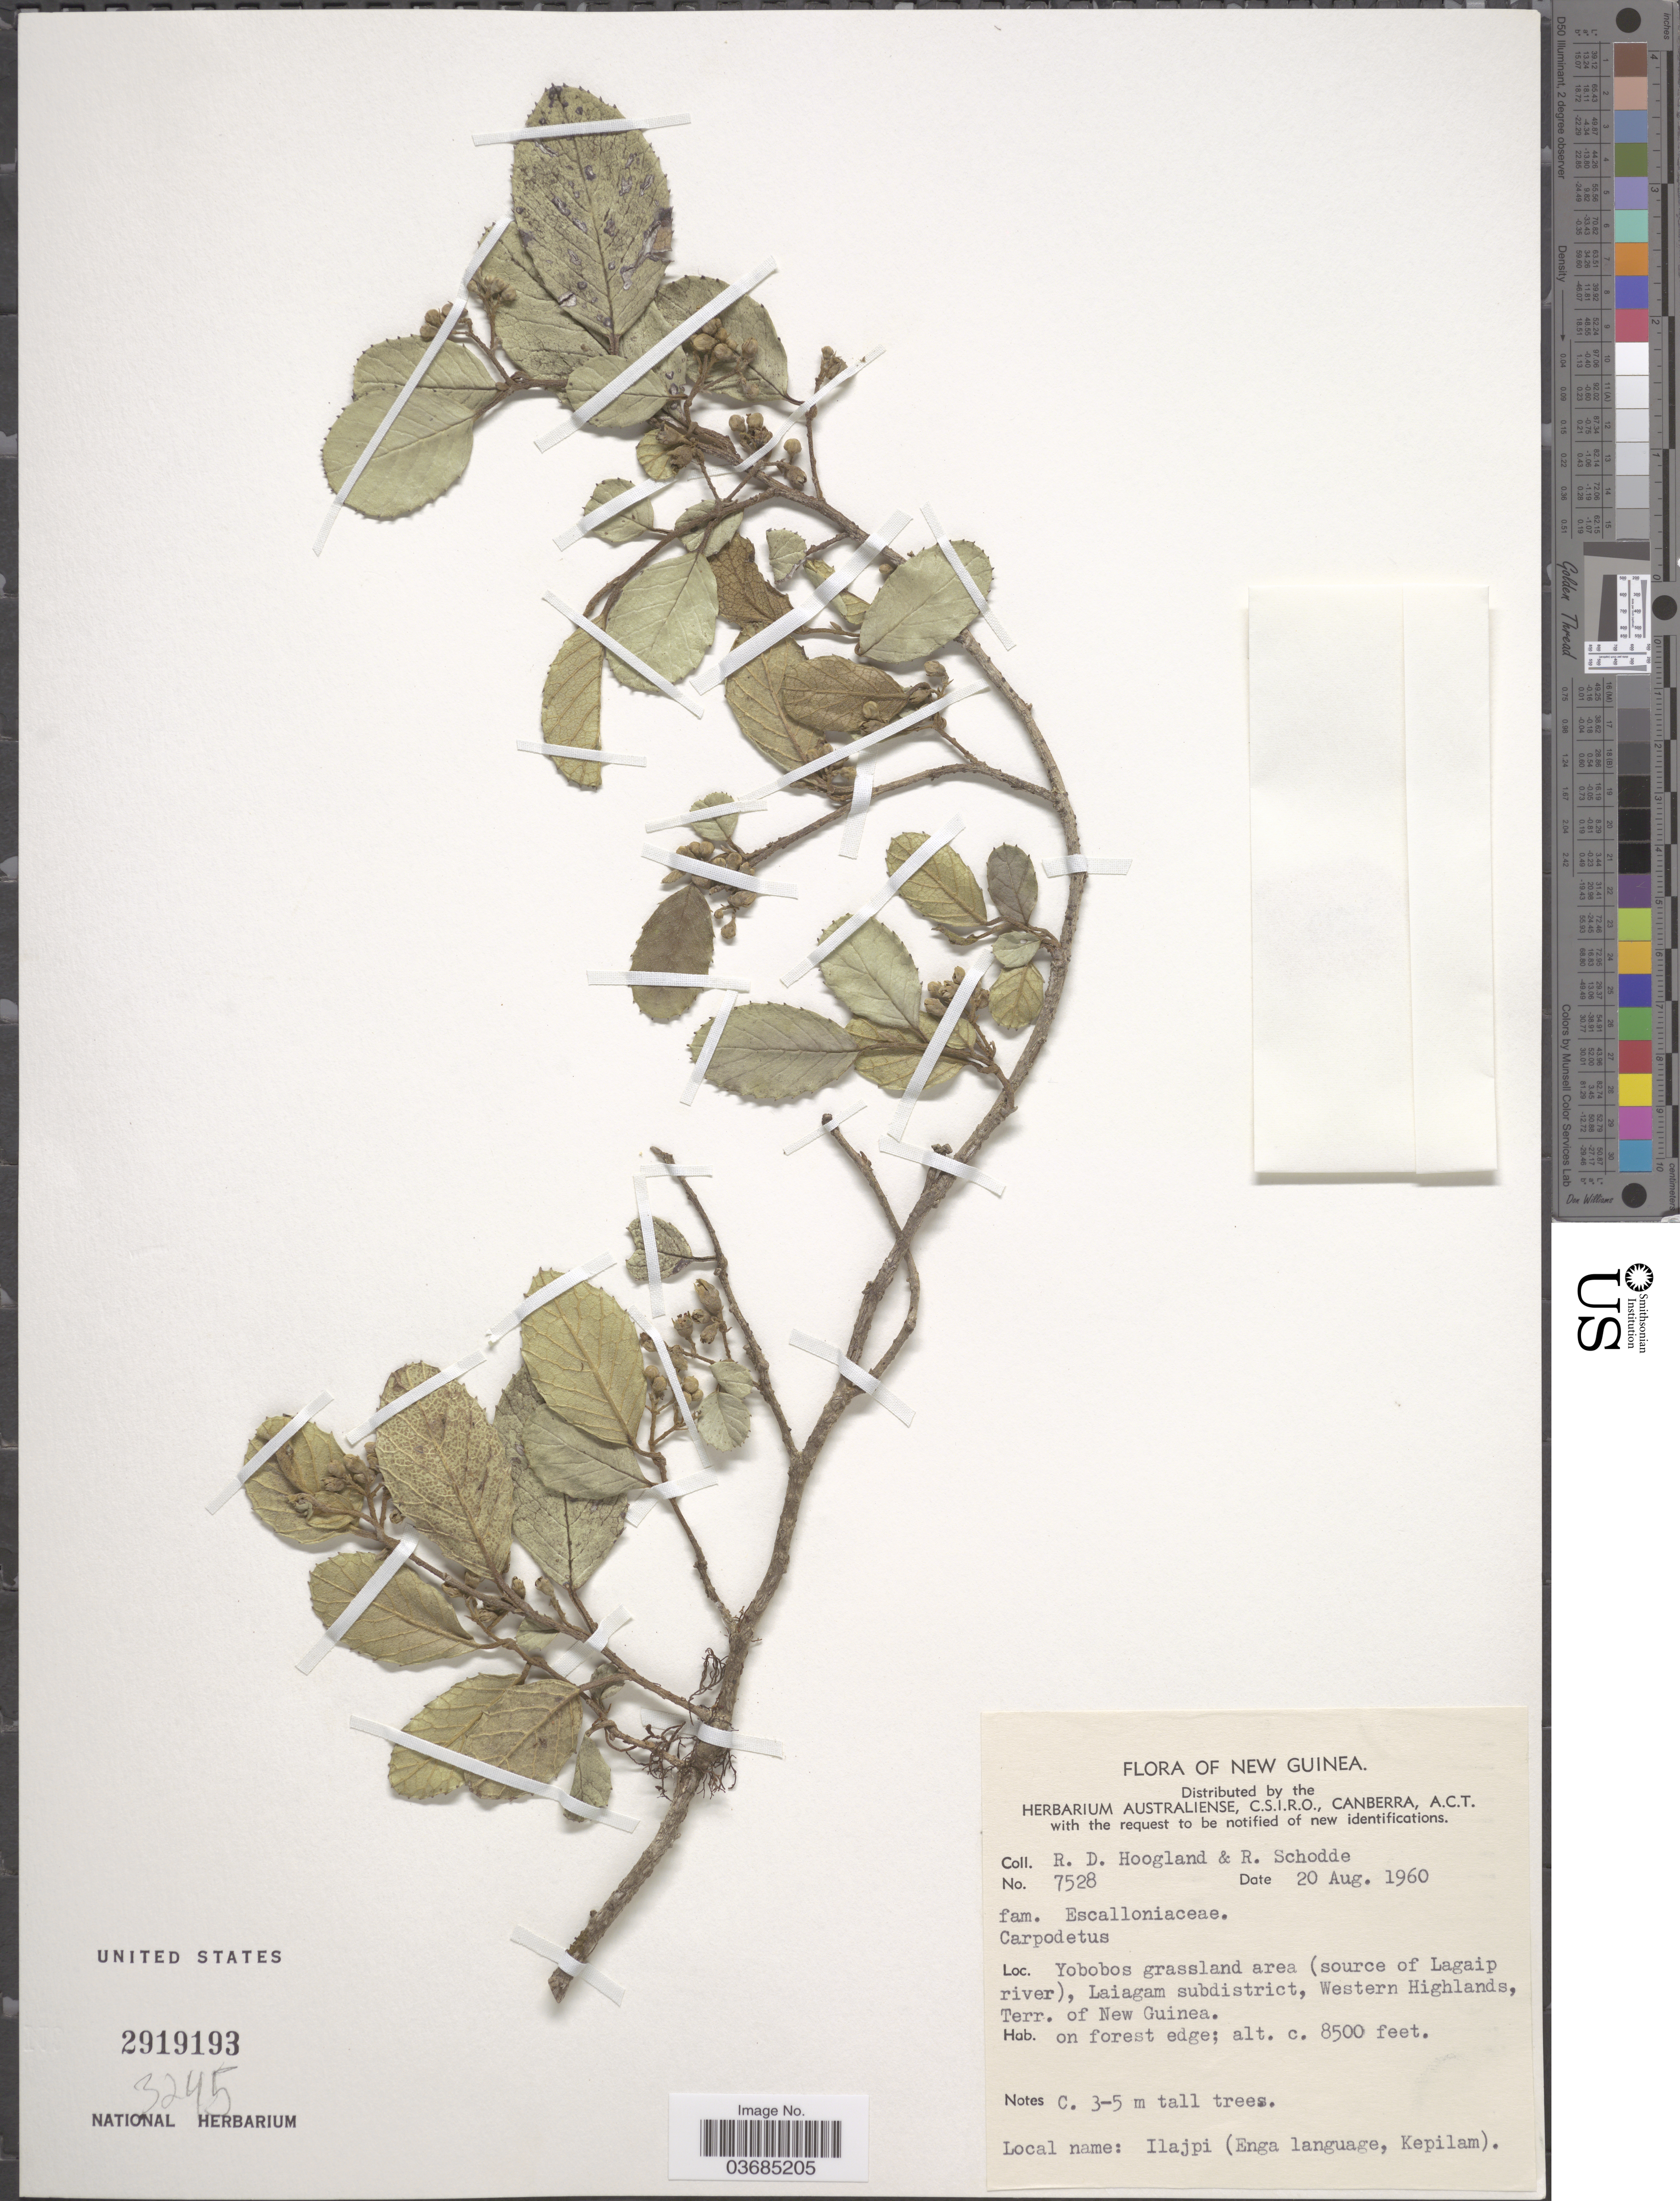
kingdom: Plantae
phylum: Tracheophyta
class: Magnoliopsida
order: Asterales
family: Rousseaceae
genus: Carpodetus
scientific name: Carpodetus sp.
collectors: R. D. Hoogland & R. Schodde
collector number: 7528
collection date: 1960-08-20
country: Papua New Guinea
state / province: Western Highlands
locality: New Guinea. Yobobos grassland area (source of Lagaip river), Laiagam subdistrict, Western Highlands, Terr. of New Guinea.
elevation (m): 2591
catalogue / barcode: US 2919193